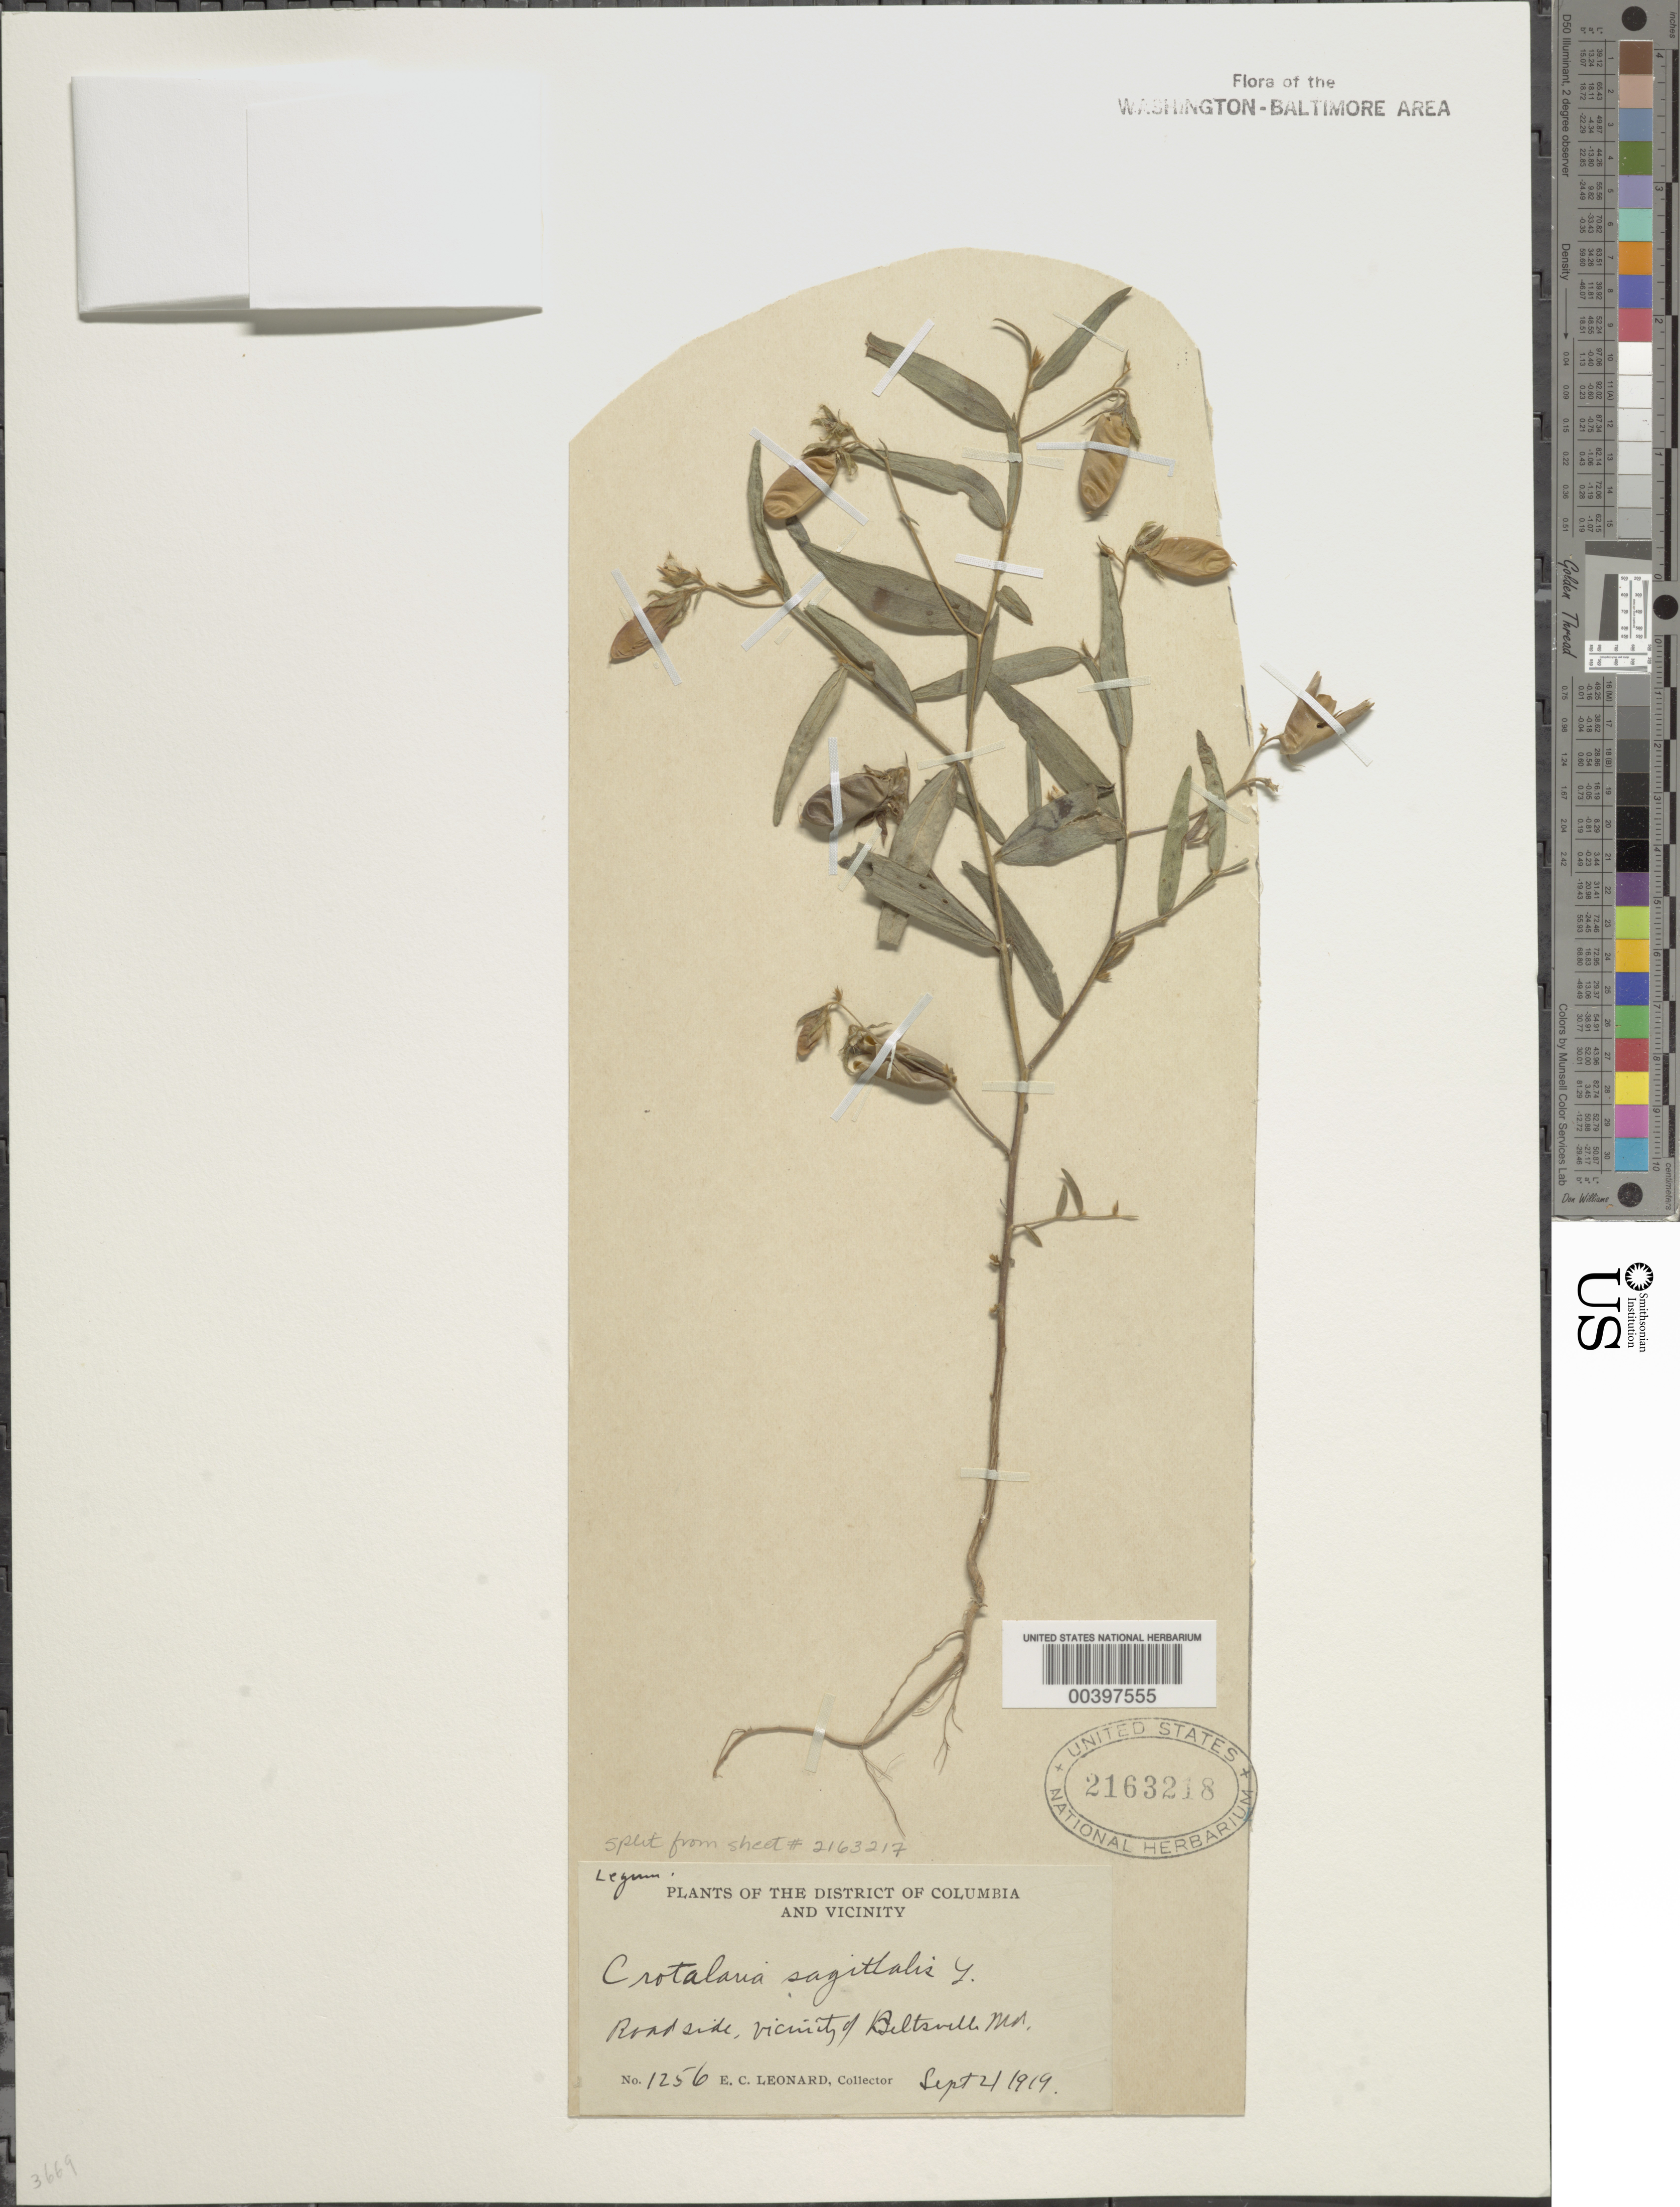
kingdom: Plantae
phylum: Tracheophyta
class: Magnoliopsida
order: Fabales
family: Fabaceae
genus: Crotalaria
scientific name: Crotalaria sagittalis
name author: L.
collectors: E. C. Leonard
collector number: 1256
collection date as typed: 04 Sep 1919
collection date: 1919-09-04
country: United States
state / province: Maryland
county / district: Prince George's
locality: Beltsville vicinity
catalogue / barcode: US 2163218